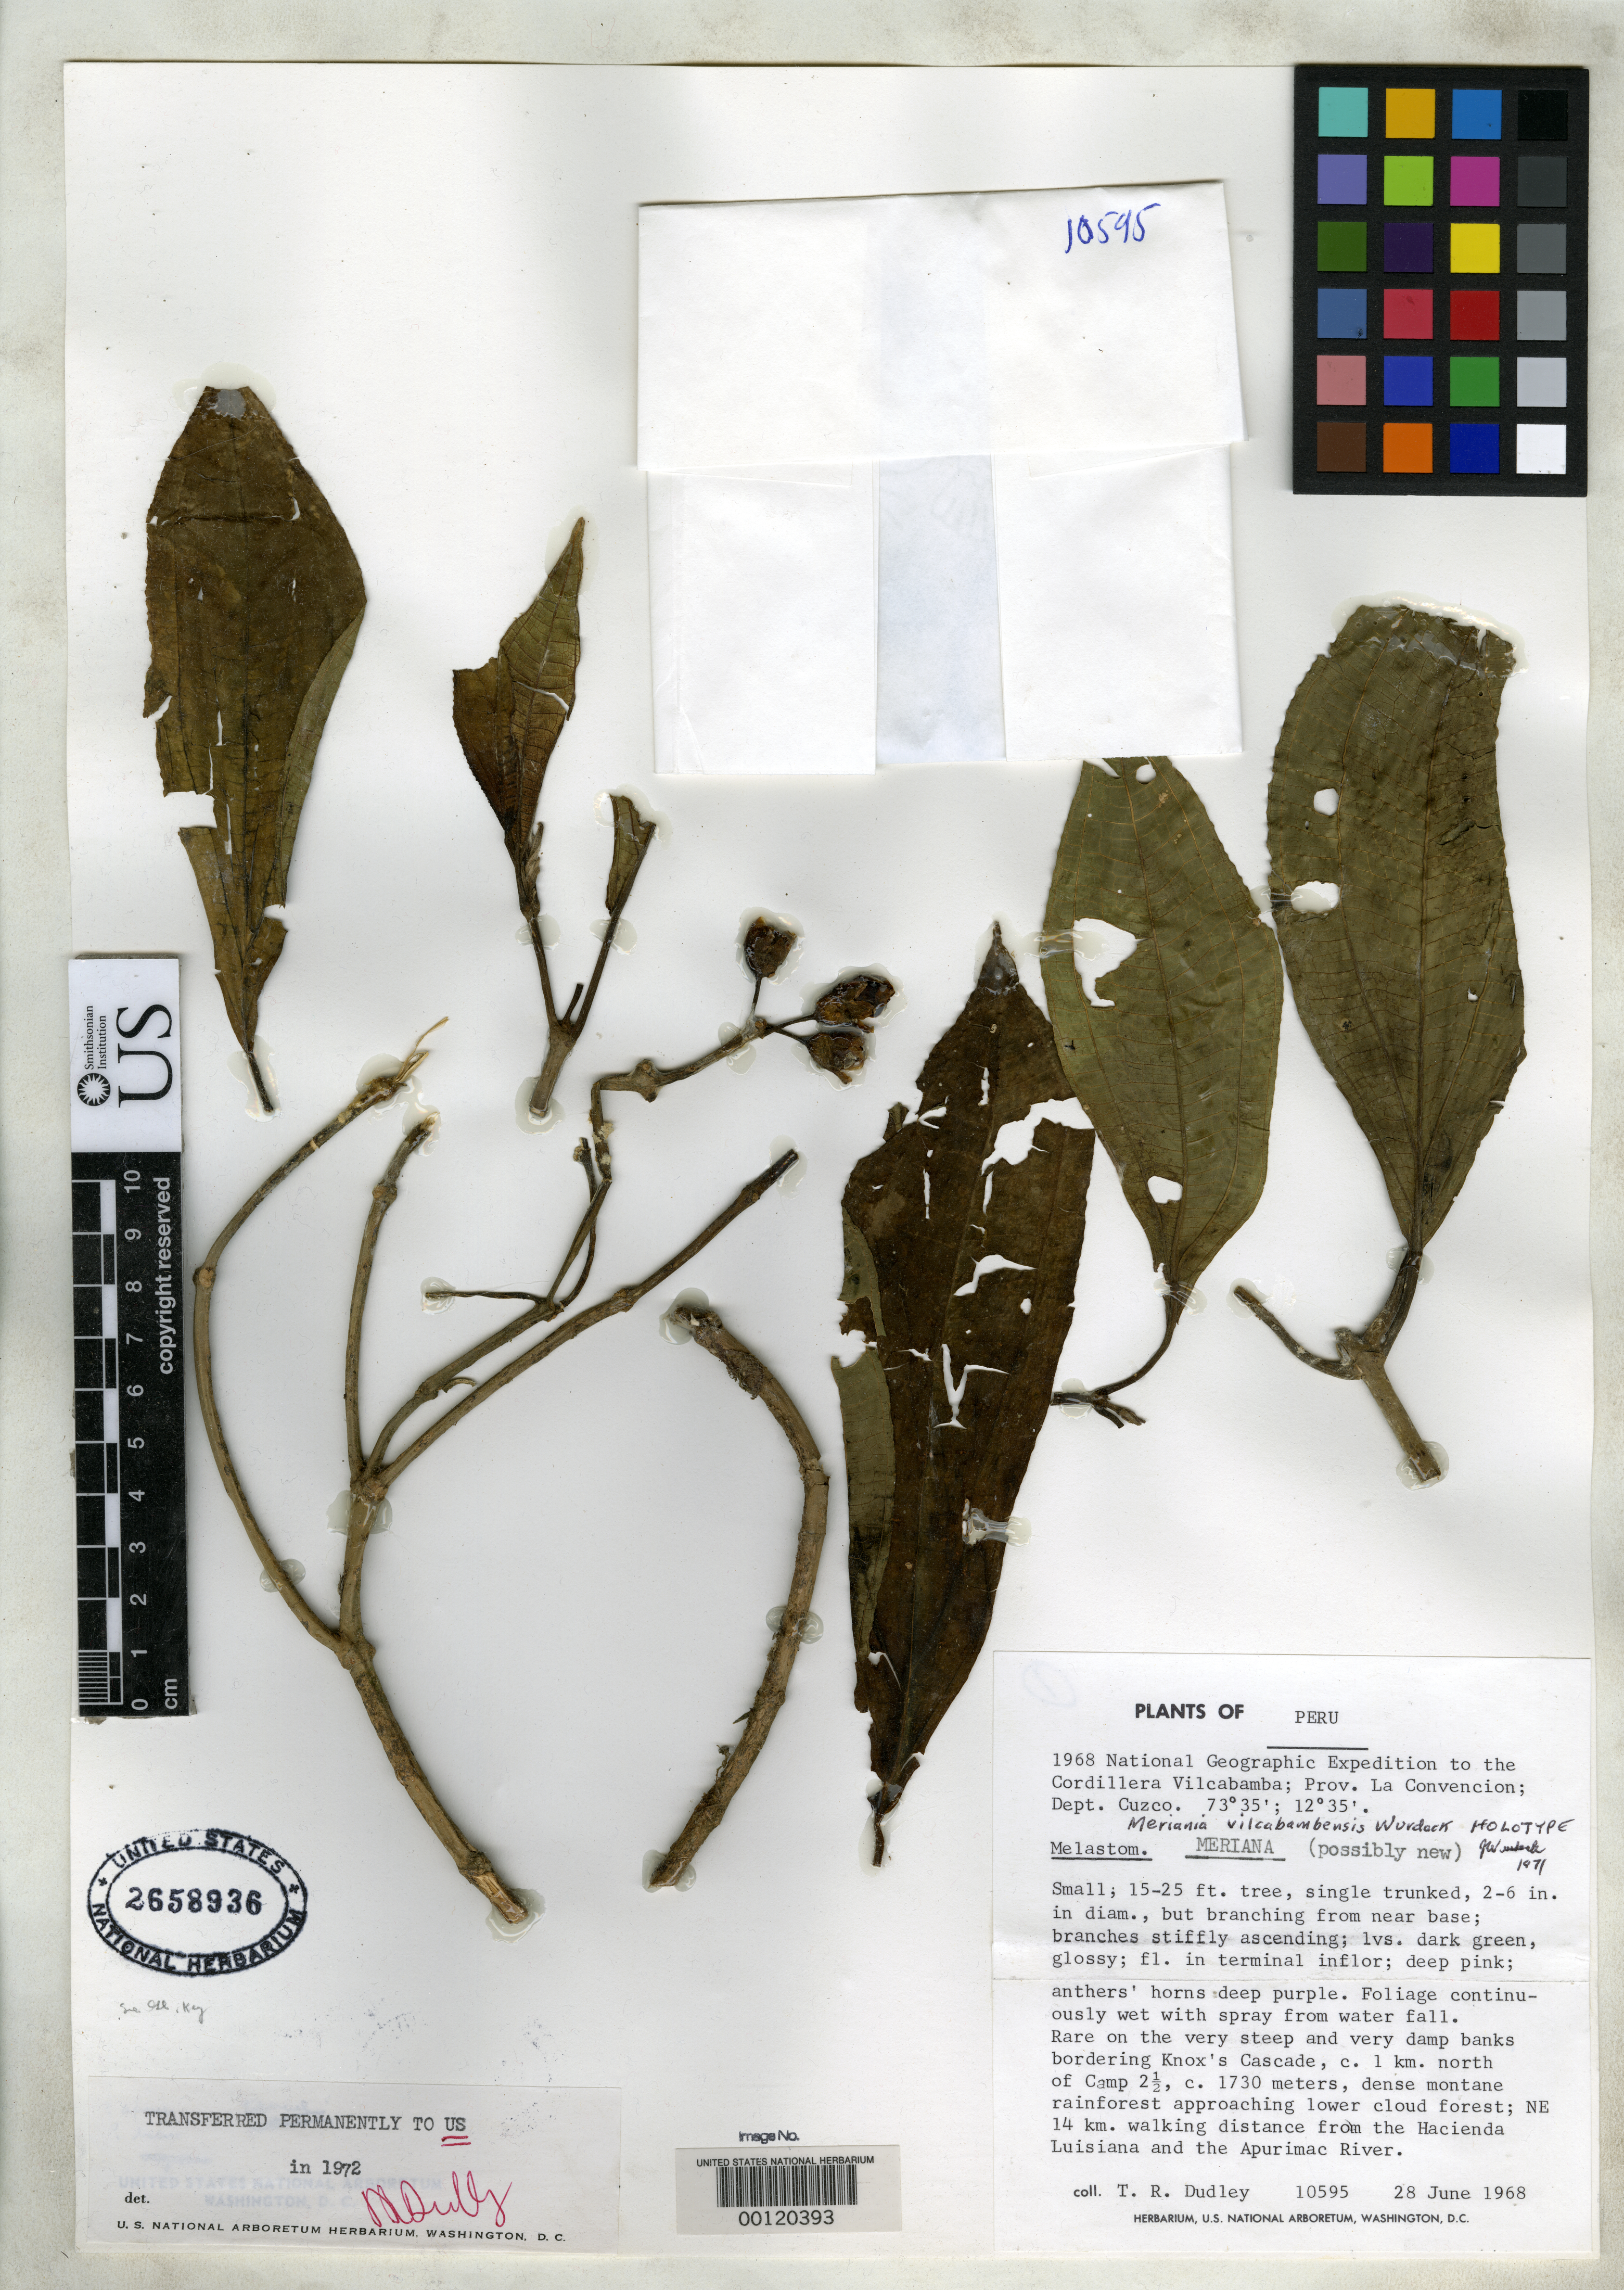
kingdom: Plantae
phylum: Tracheophyta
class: Magnoliopsida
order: Myrtales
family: Melastomataceae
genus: Meriania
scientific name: Meriania vilcabambensis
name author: Wurdack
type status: Holotype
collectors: T. R. Dudley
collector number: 10595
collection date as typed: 28 Jun 1968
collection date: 1968-06-28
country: Peru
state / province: Cusco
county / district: La Convención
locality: Cordillera Vilcabamba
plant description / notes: Specimen ex herb. United States National Arboretum; transferred permanently to US in 1972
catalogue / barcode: US 2658936